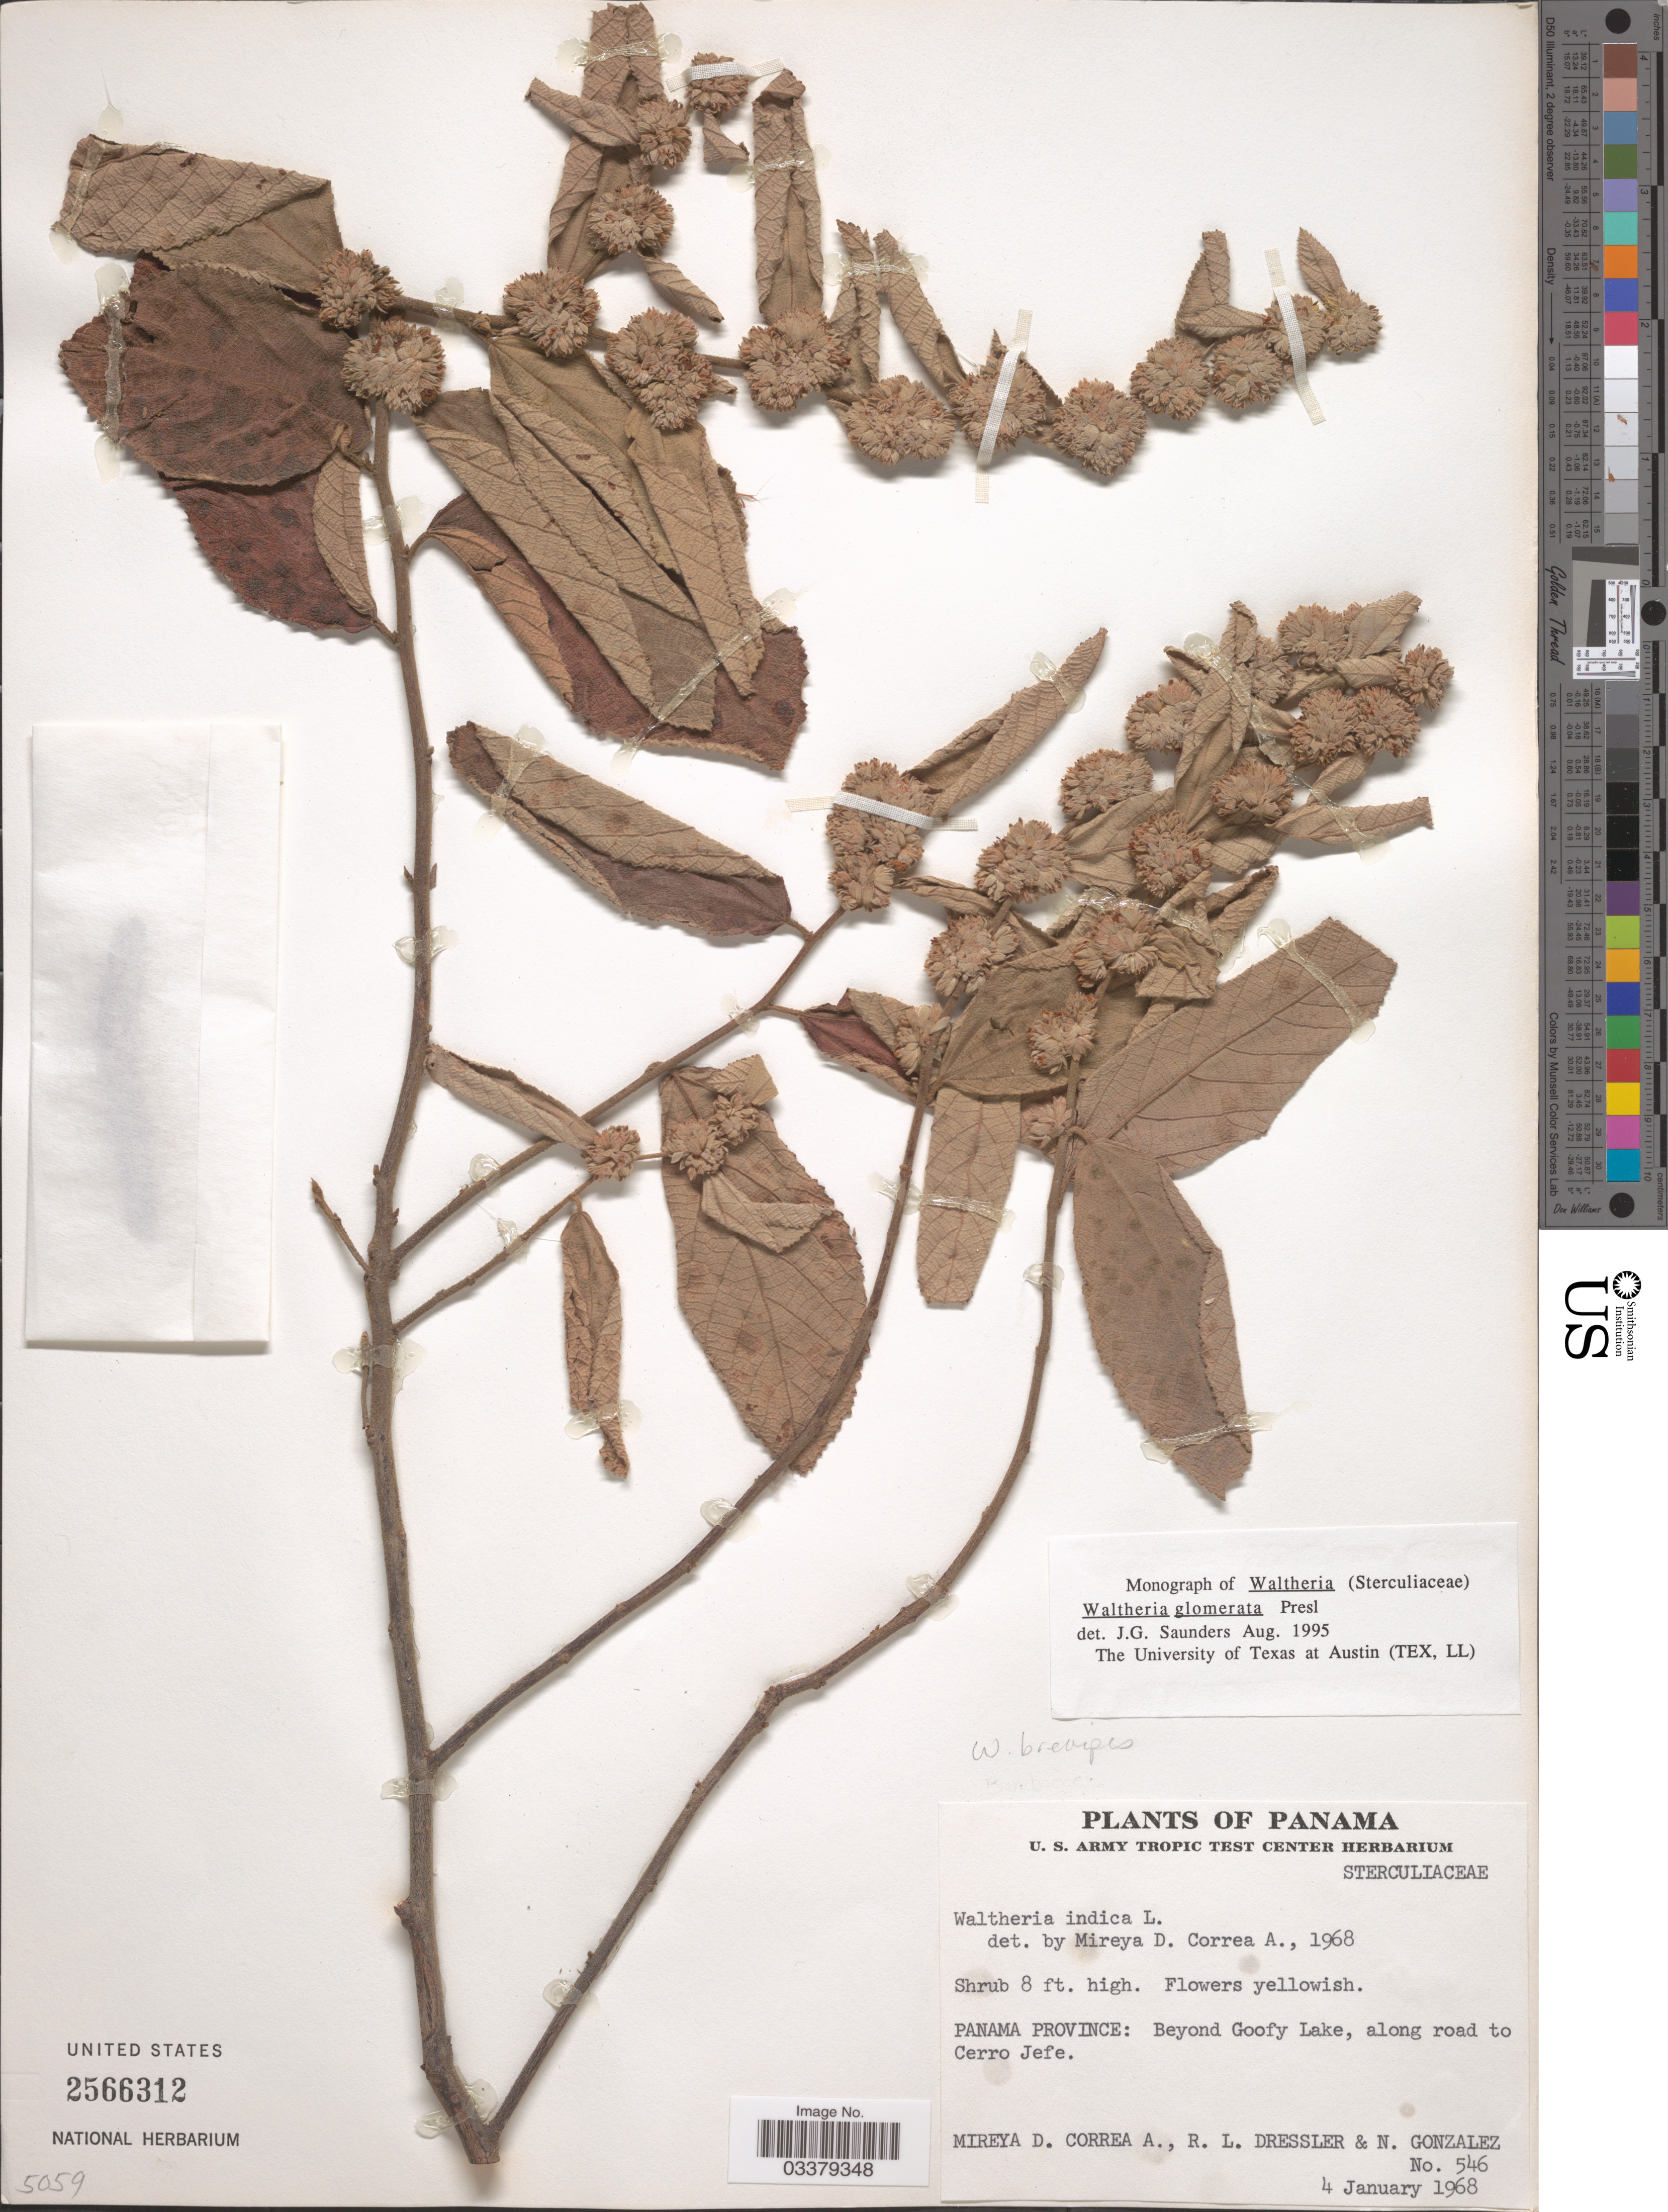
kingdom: Plantae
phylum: Tracheophyta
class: Magnoliopsida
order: Malvales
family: Malvaceae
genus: Waltheria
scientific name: Waltheria glomerata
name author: C. Presl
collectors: M. D. Corrêa-A., R. Dressler & N. Gonzalez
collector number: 546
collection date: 1968-01-04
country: Panama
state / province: Panamá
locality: Beyond Goofy Lake, along road to Cerro Jefe.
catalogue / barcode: US 2566312